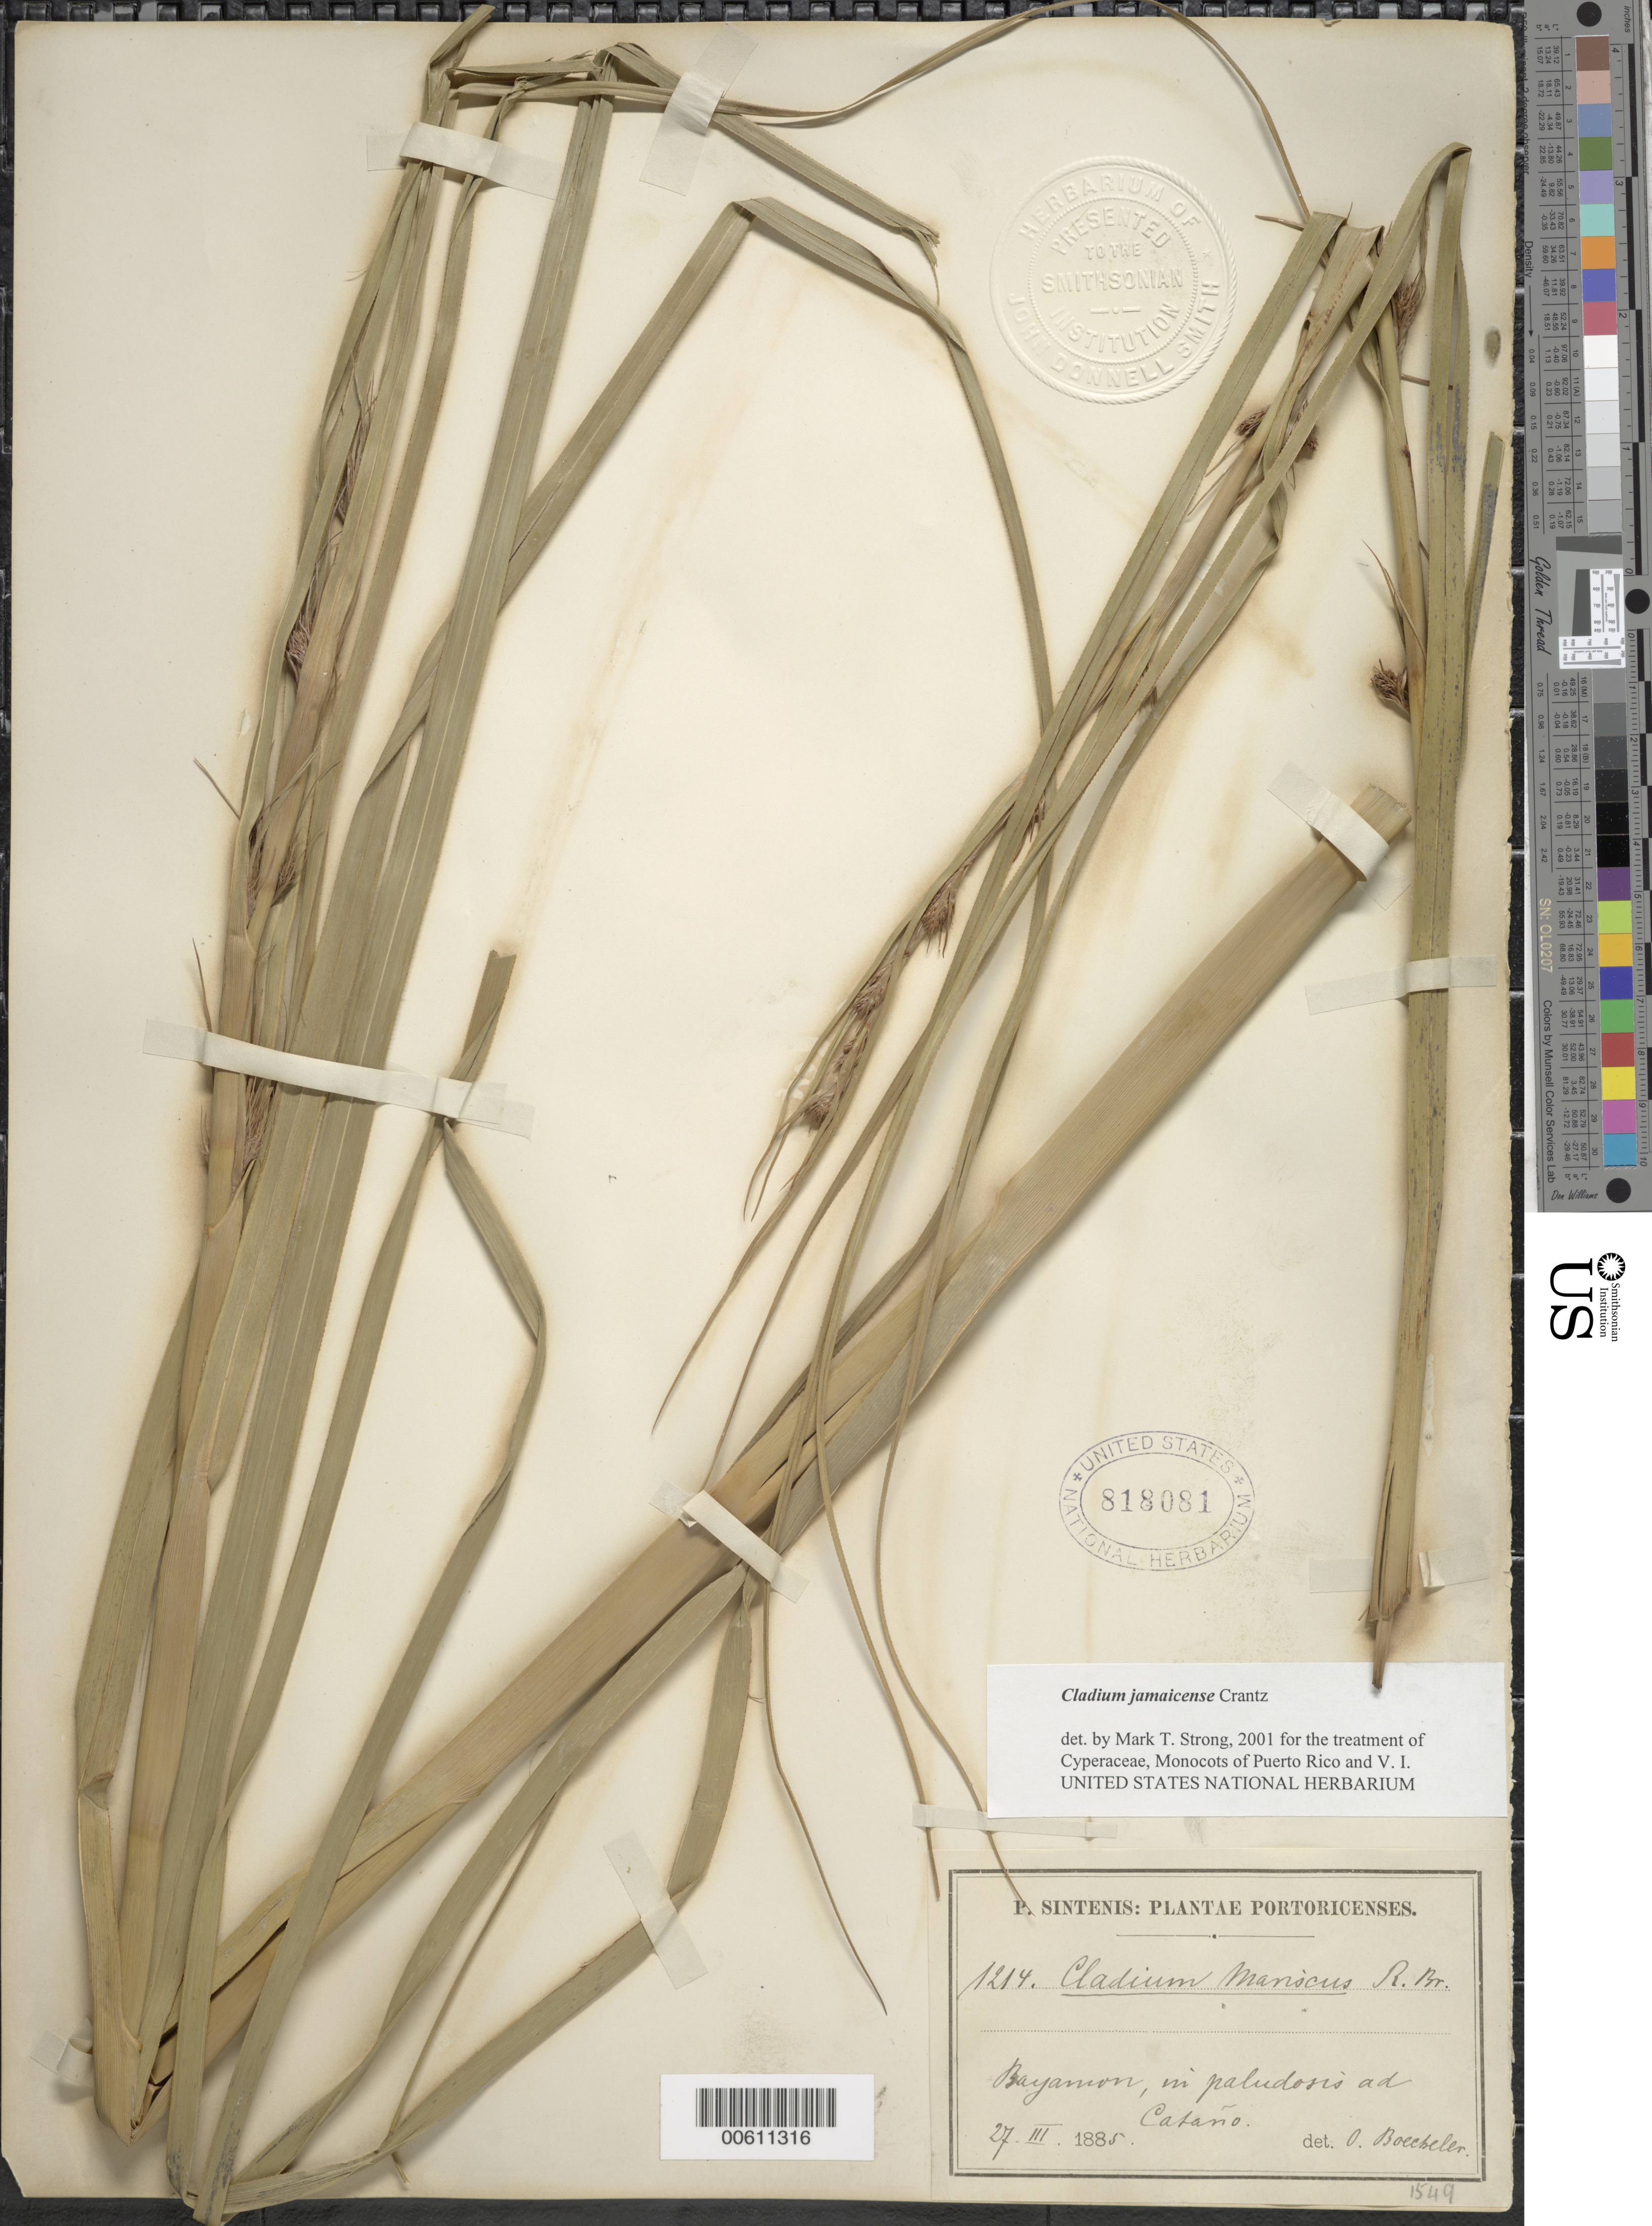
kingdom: Plantae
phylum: Tracheophyta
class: Liliopsida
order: Poales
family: Cyperaceae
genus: Cladium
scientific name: Cladium jamaicense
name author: Crantz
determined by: Strong, M. T., (US), Smithsonian Institution - National Museum of Natural History (UNITED STATES)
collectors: P. Sintenis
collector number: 1214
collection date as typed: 27 Mar 1885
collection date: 1885-03-27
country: Puerto Rico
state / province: Bayamón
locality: Bayamón: in paludosis ad Cataño.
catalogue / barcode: US 818081